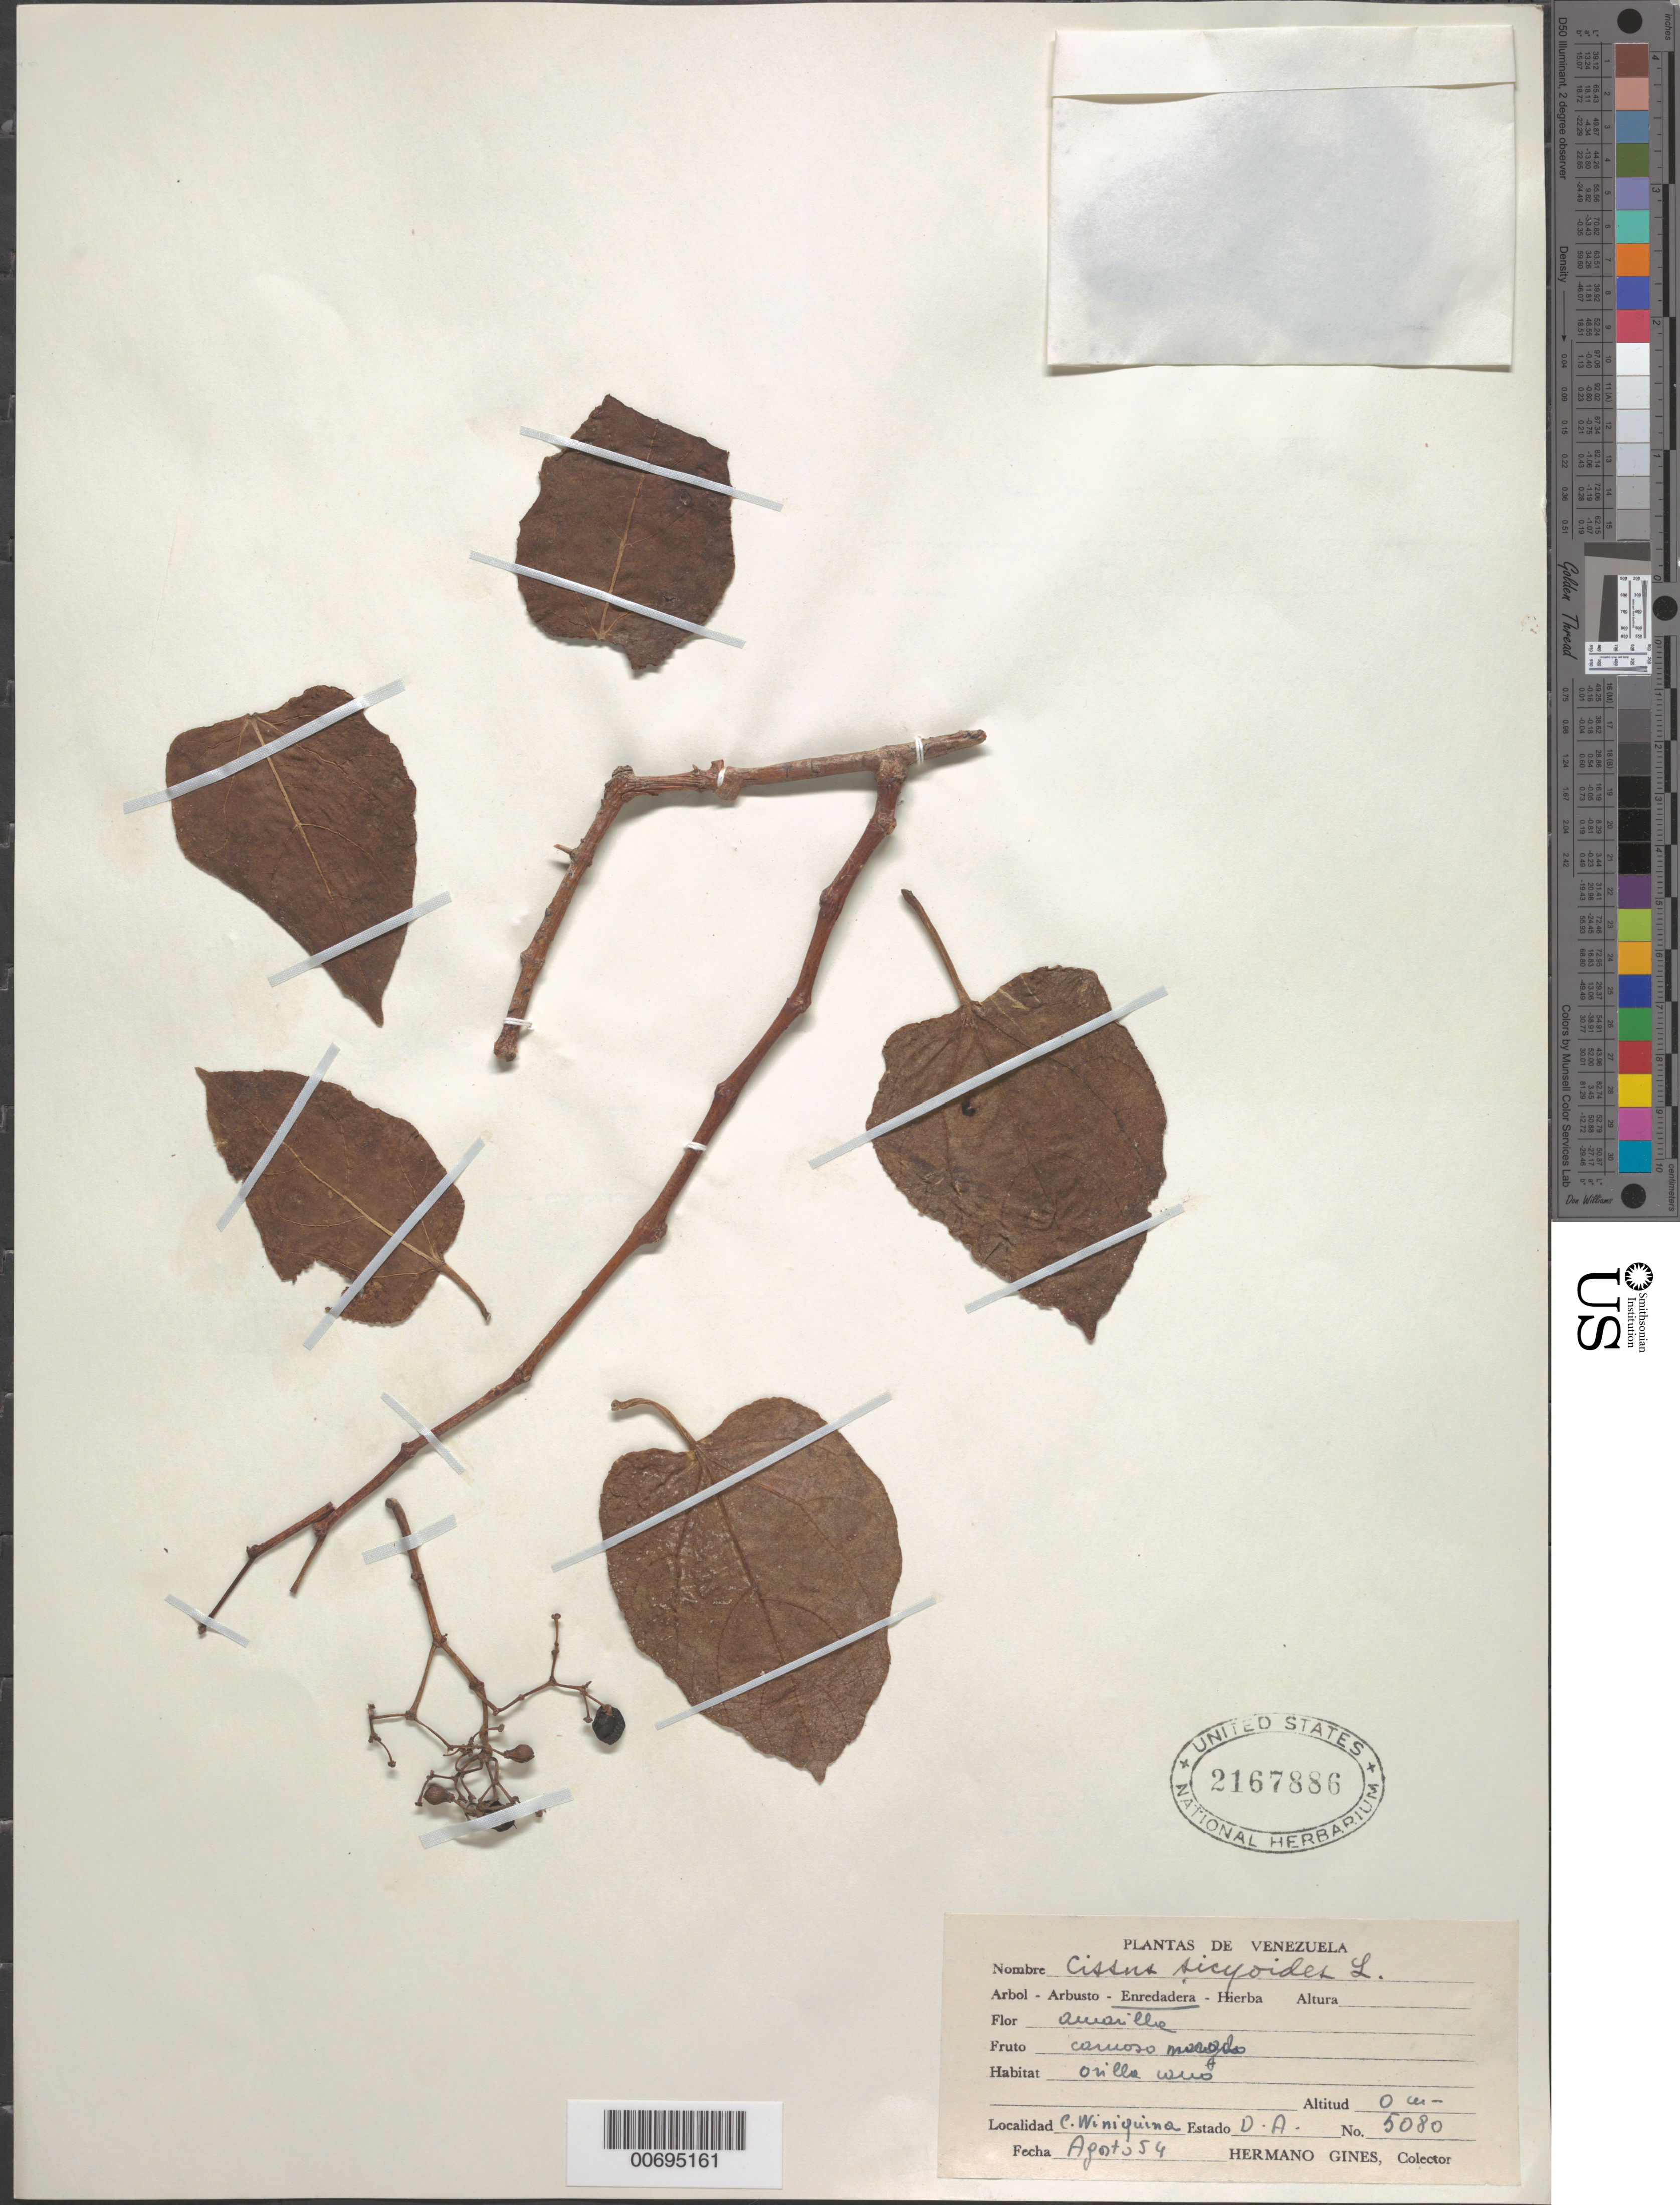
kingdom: Plantae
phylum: Tracheophyta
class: Magnoliopsida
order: Vitales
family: Vitaceae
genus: Cissus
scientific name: Cissus verticillata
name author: (L.) Nicolson & C.E. Jarvis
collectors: H. Gines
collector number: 5080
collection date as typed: Aug-54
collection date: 1954-08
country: Venezuela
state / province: Delta Amacuro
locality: C. Wiuiquina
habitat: Border of canal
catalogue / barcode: US 2167886